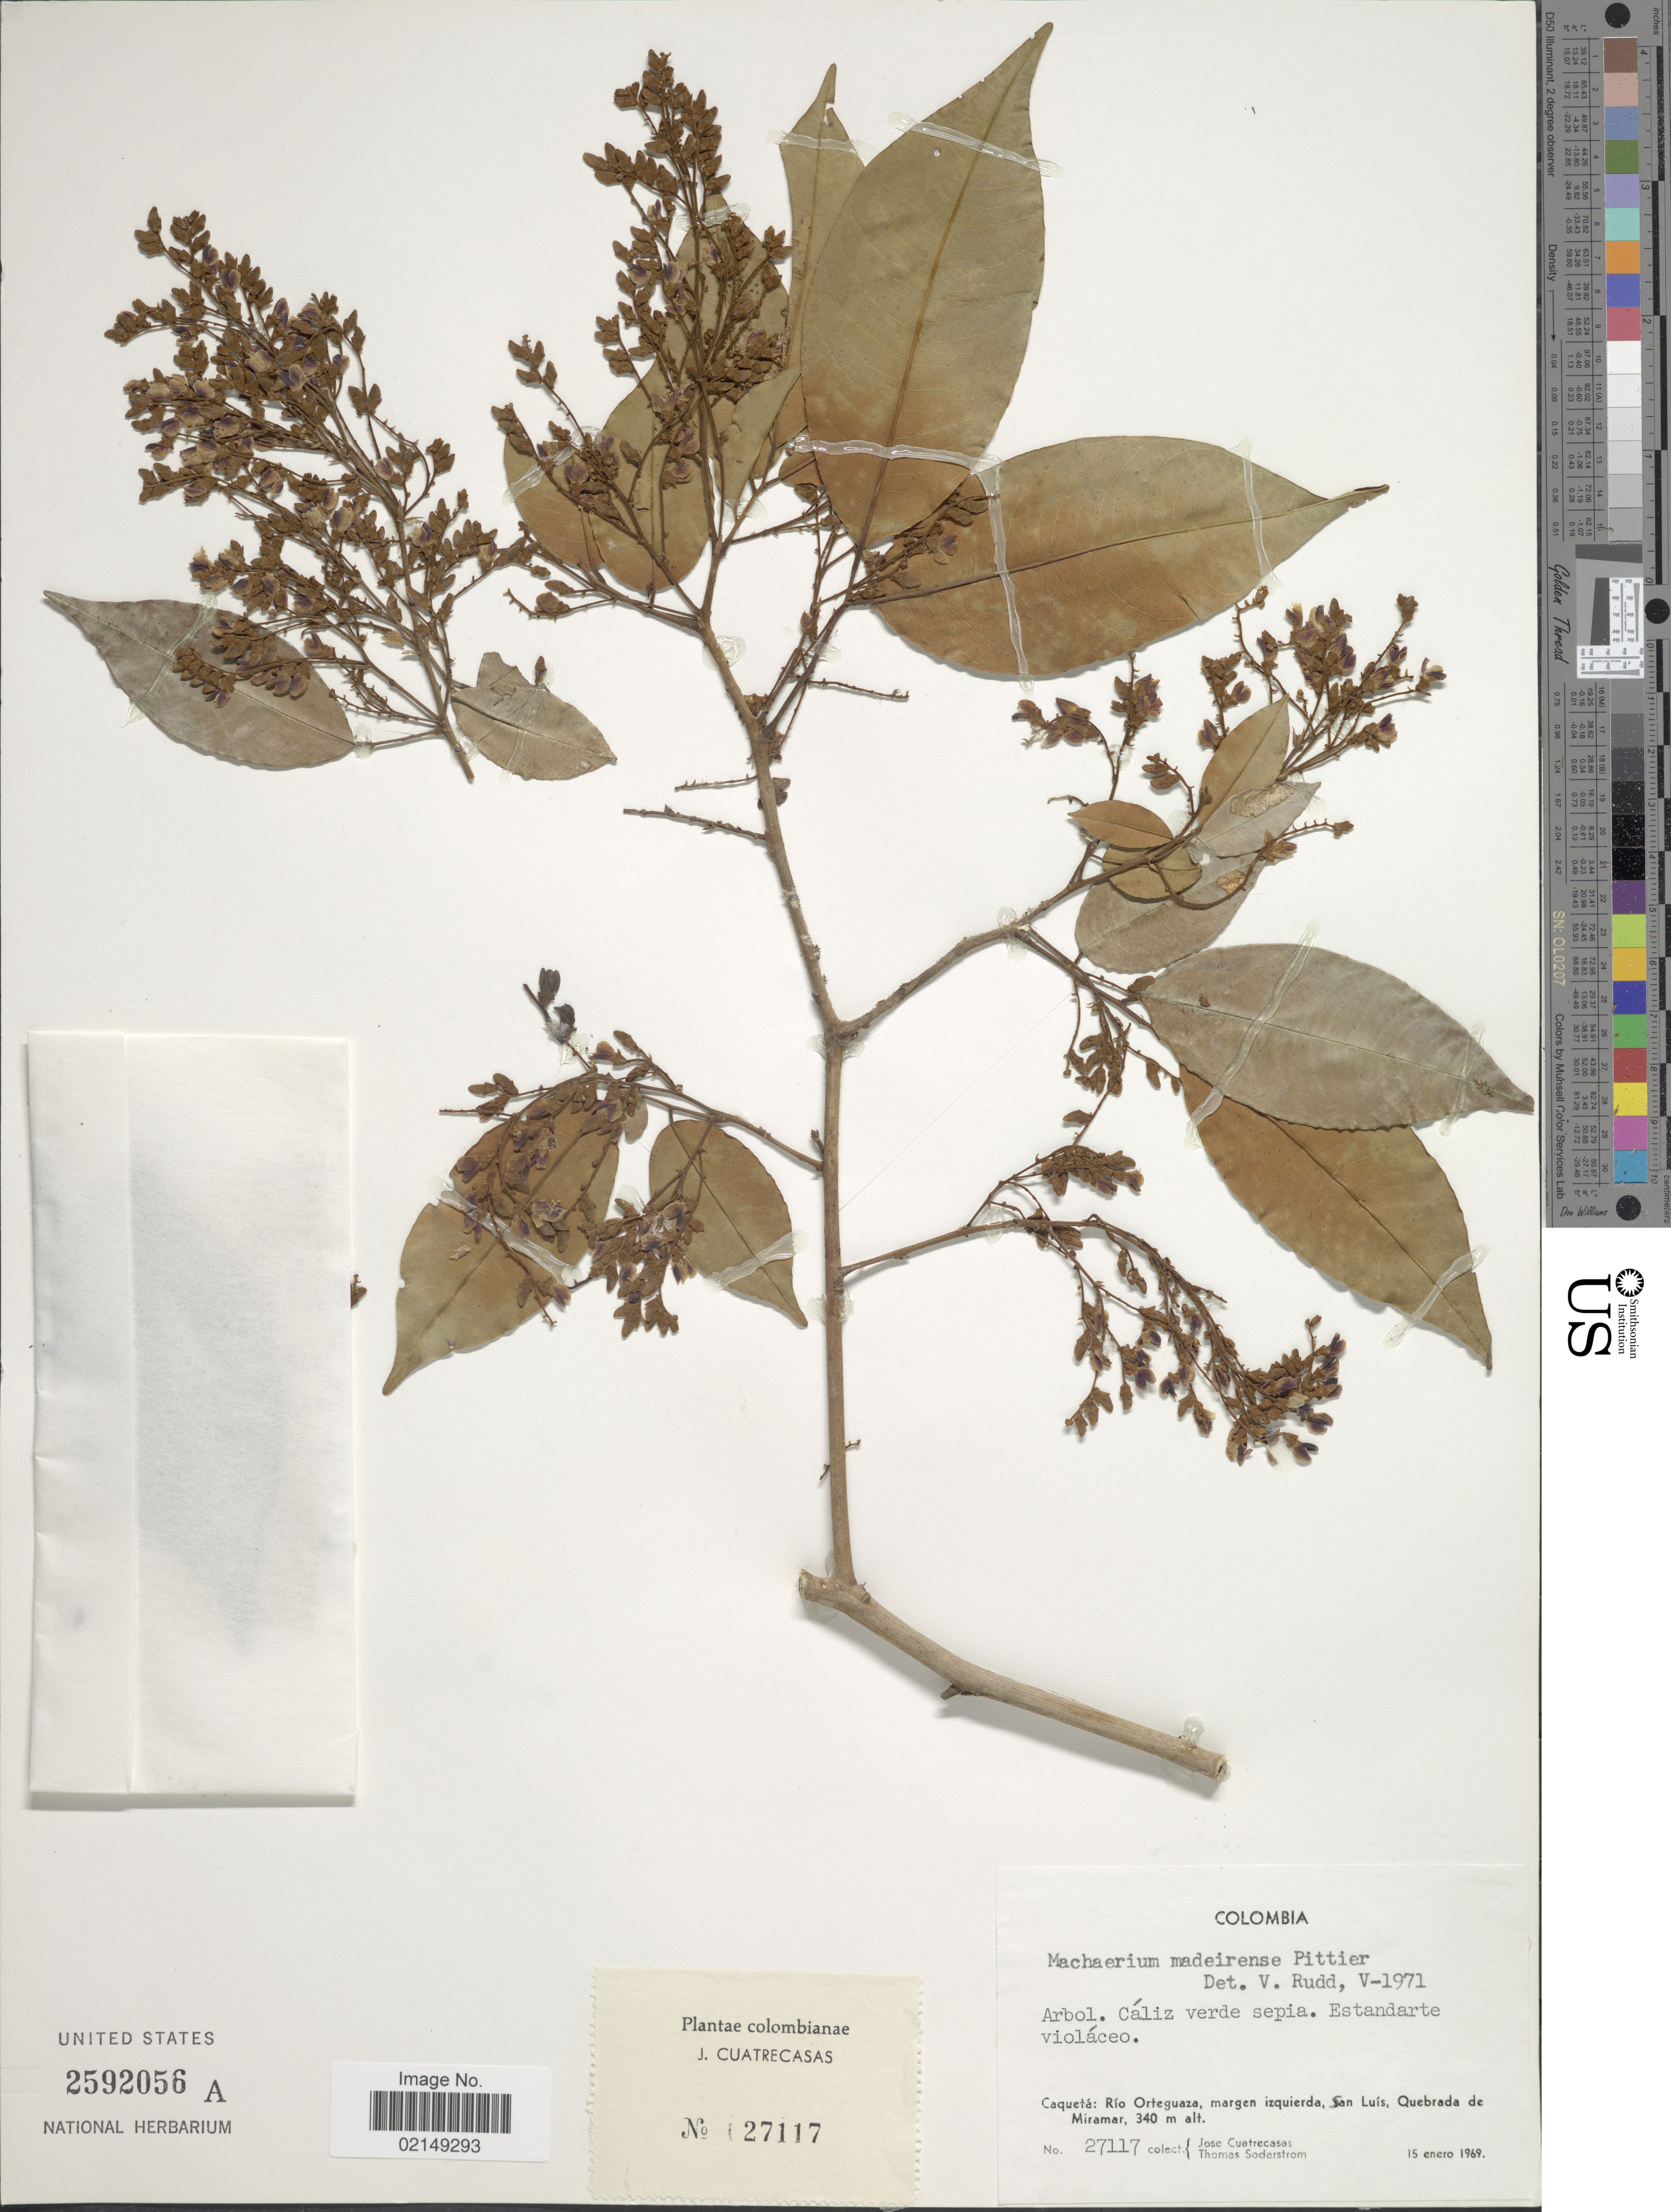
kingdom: Plantae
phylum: Tracheophyta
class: Magnoliopsida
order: Fabales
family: Fabaceae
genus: Machaerium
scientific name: Machaerium madeirense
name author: Pittier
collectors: J. Cuatrecasas & T. R. Soderstrom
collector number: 27117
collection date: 1969-01-15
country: Colombia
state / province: Caquetá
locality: Rio Orteguaza, margen izquierda, San Luis, Quebrada de Miramar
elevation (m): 340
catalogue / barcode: US 2592056A